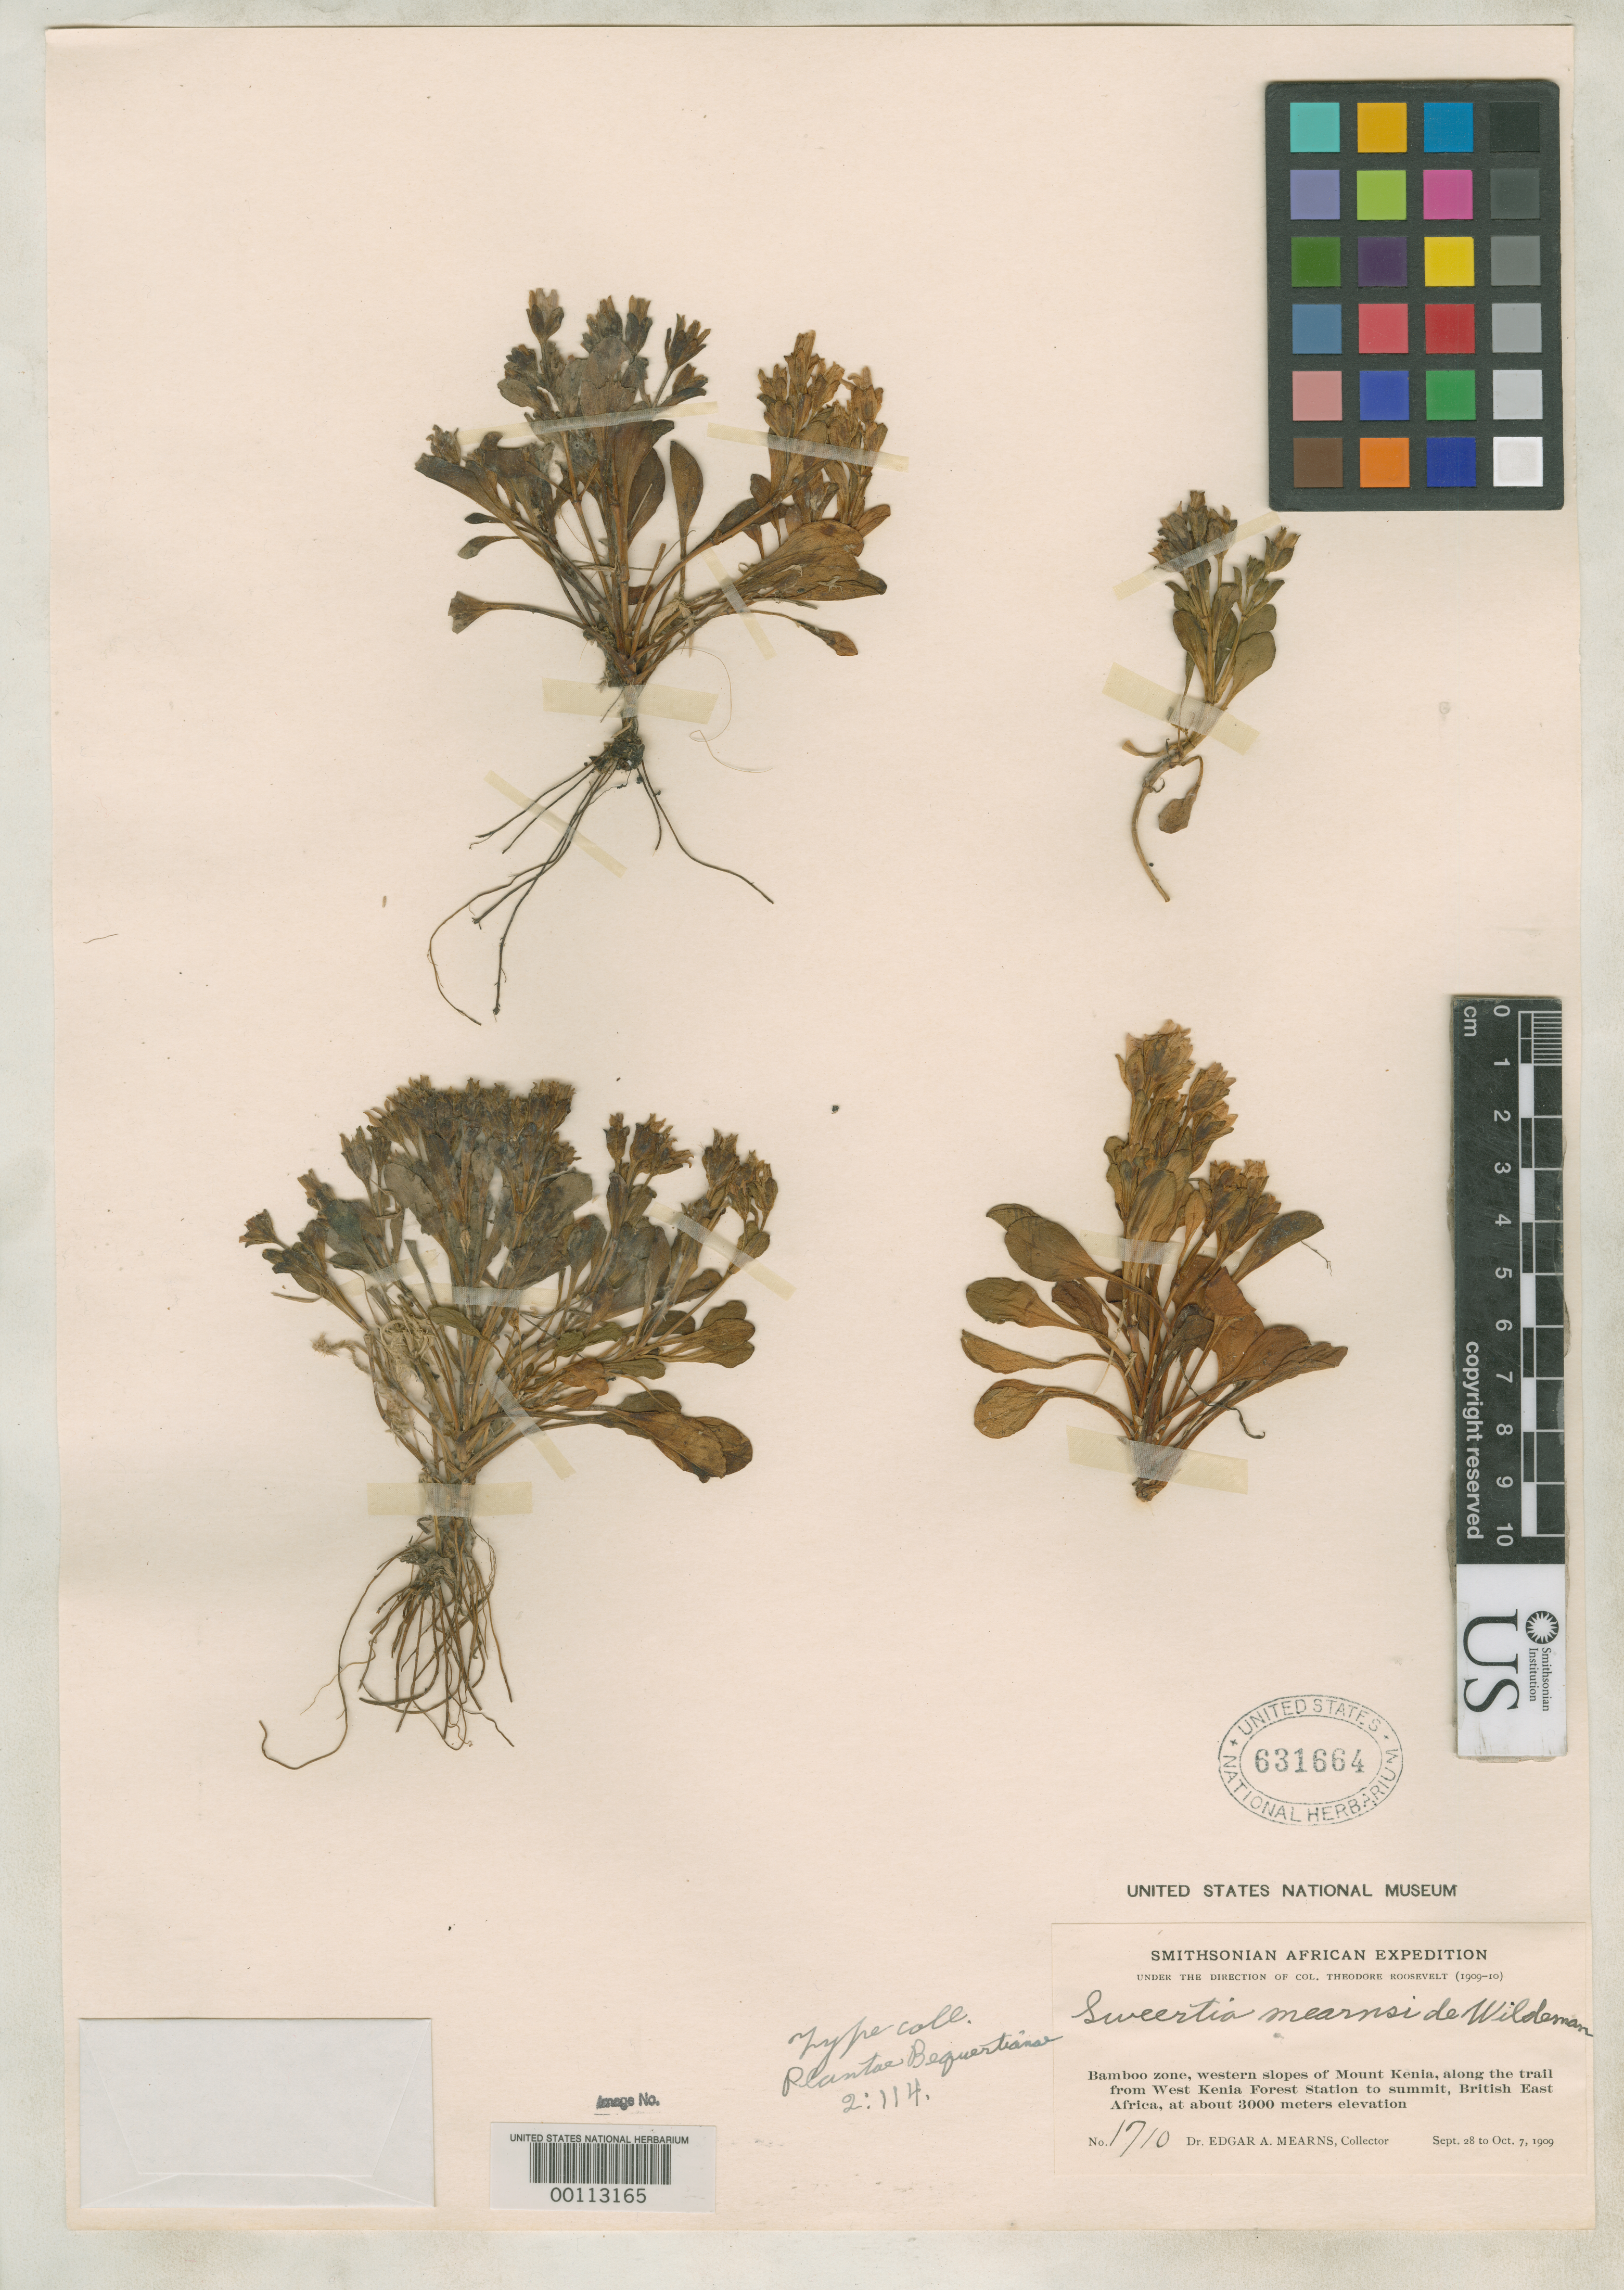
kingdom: Plantae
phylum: Tracheophyta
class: Magnoliopsida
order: Gentianales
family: Gentianaceae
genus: Swertia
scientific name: Swertia mearnsi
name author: De Wild.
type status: Syntype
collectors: E. A. Mearns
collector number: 1710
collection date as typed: Sep 1909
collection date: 1909-09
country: Kenya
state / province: Nyeri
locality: Western slopes of Mt. Kenya.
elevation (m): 3000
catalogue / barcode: US 631664